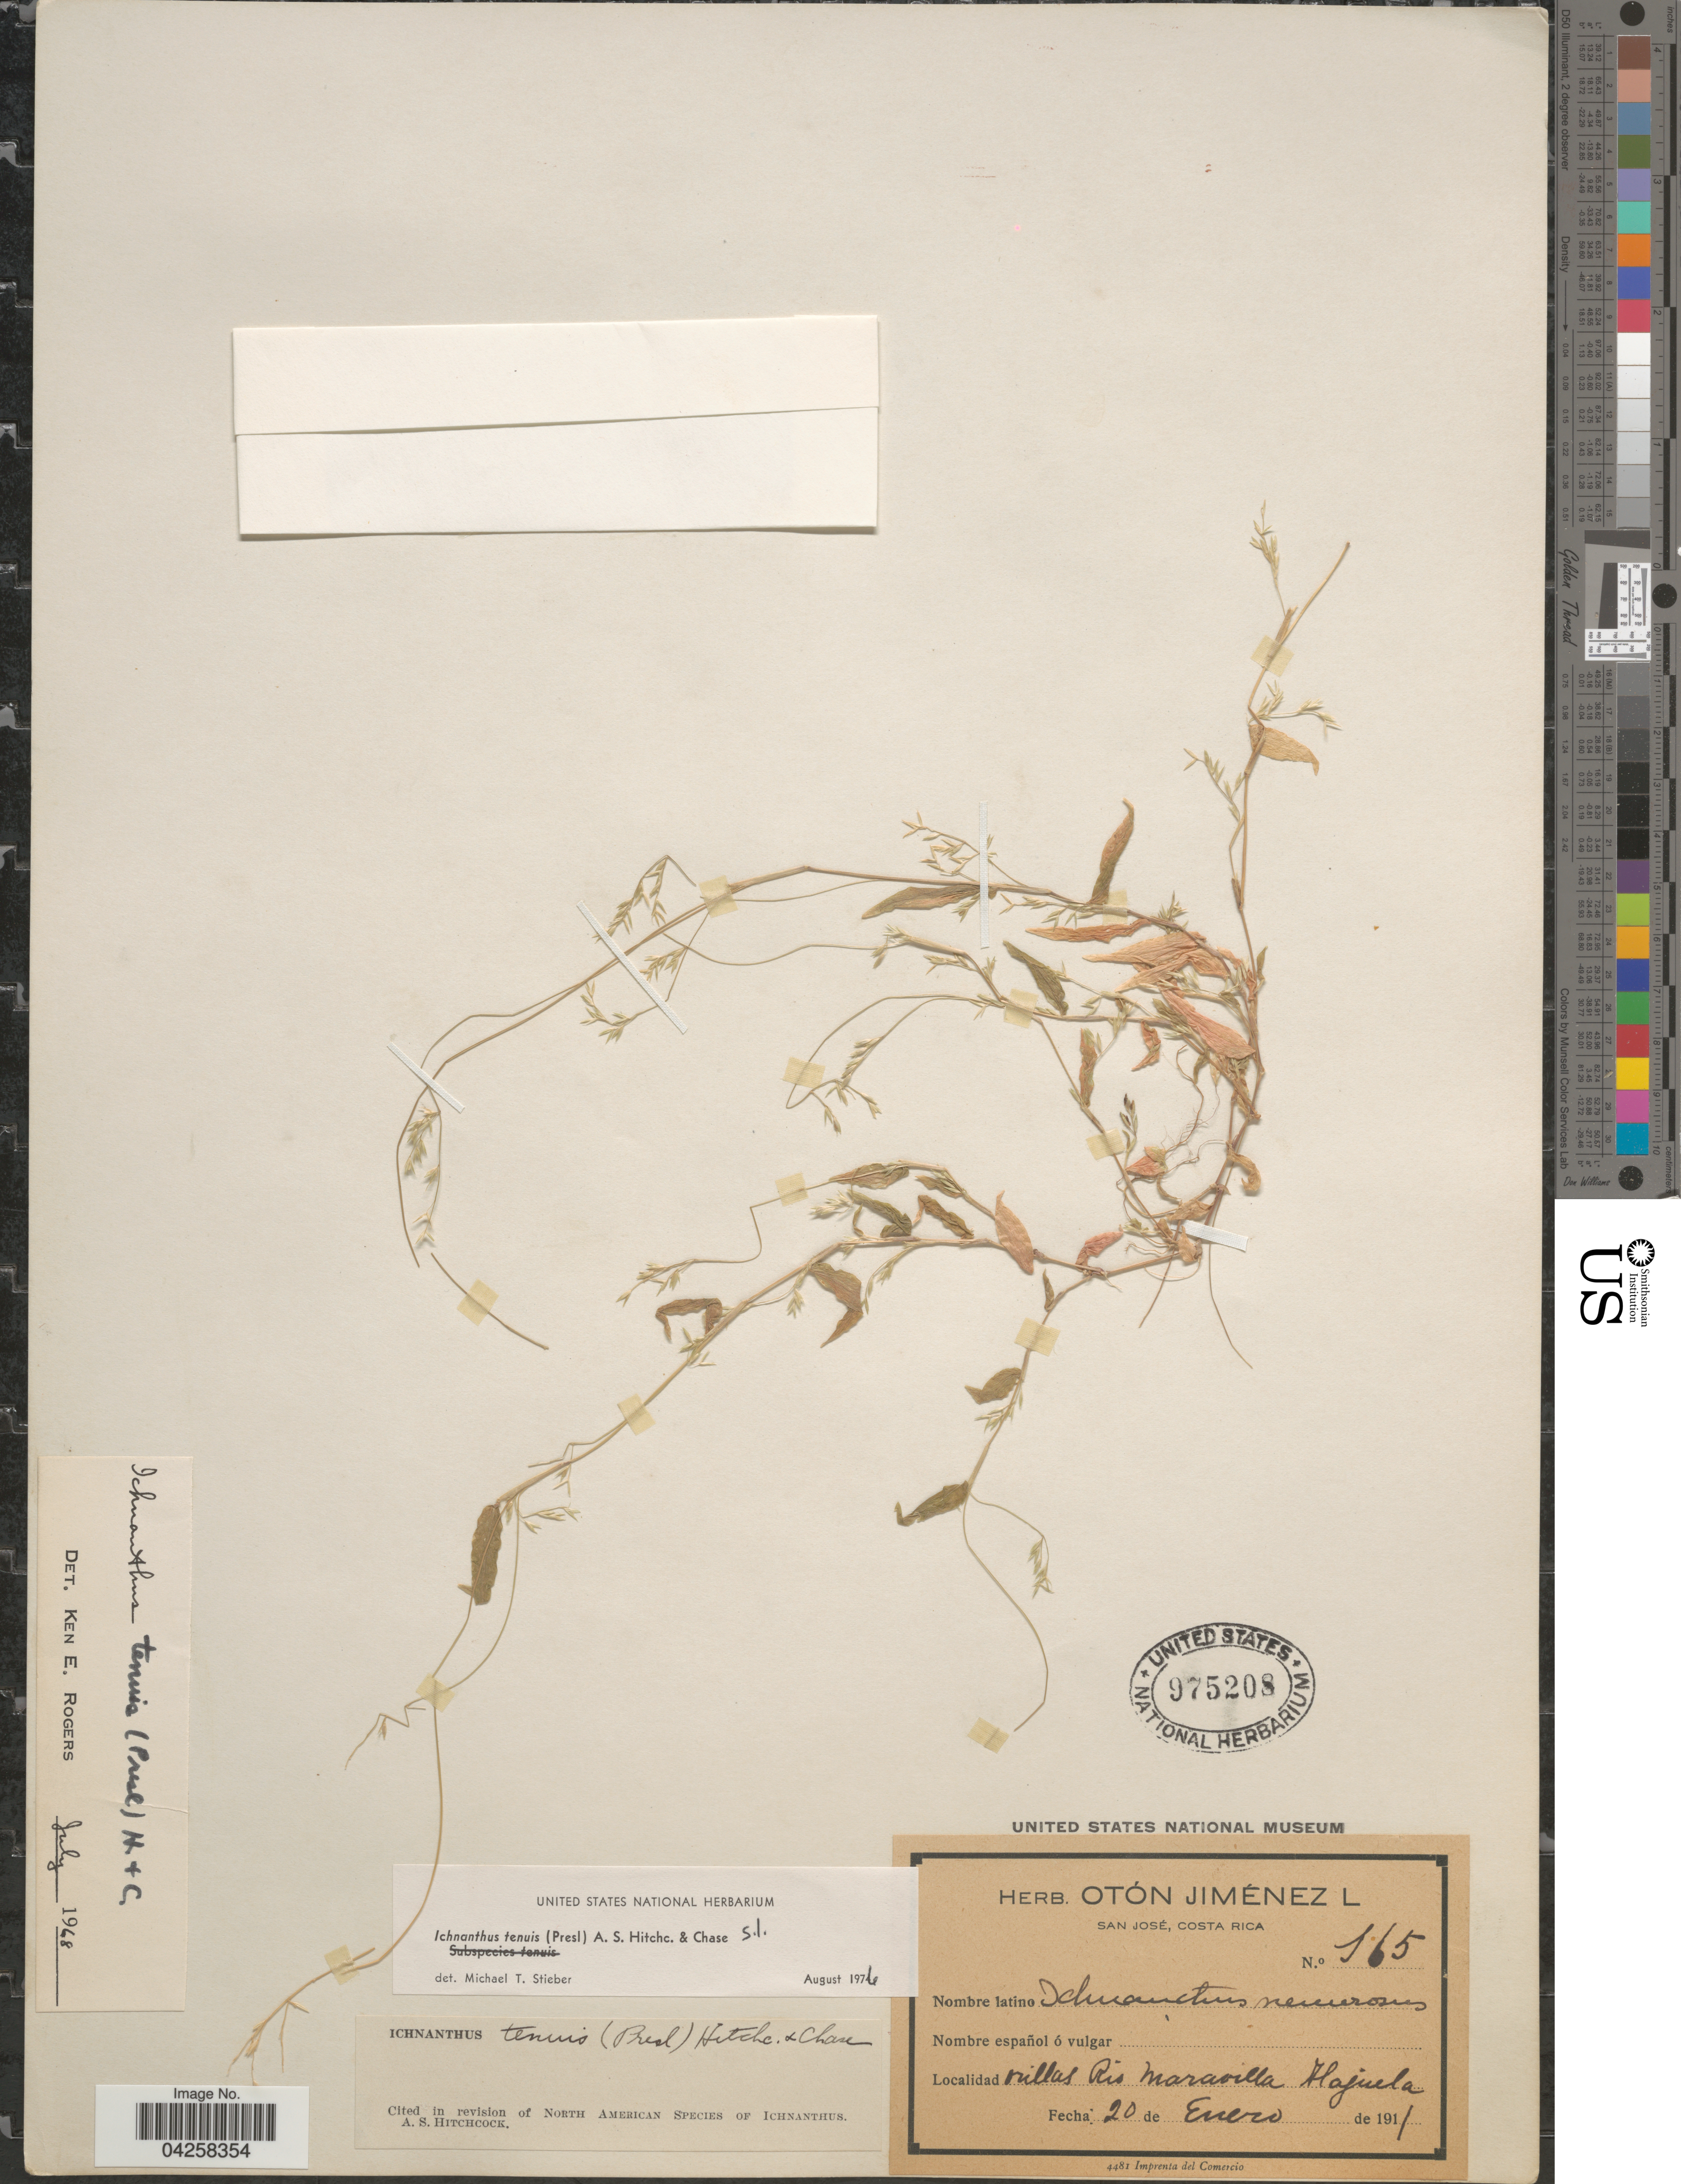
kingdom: Plantae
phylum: Tracheophyta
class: Liliopsida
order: Poales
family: Poaceae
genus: Ichnanthus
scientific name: Ichnanthus tenuis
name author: (J. Presl) Hitchc. & Chase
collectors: ex herb. O. Jimenez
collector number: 165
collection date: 1911-01-20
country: Costa Rica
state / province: Alajuela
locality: Orillas Rio Maravilla.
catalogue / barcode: US 975208